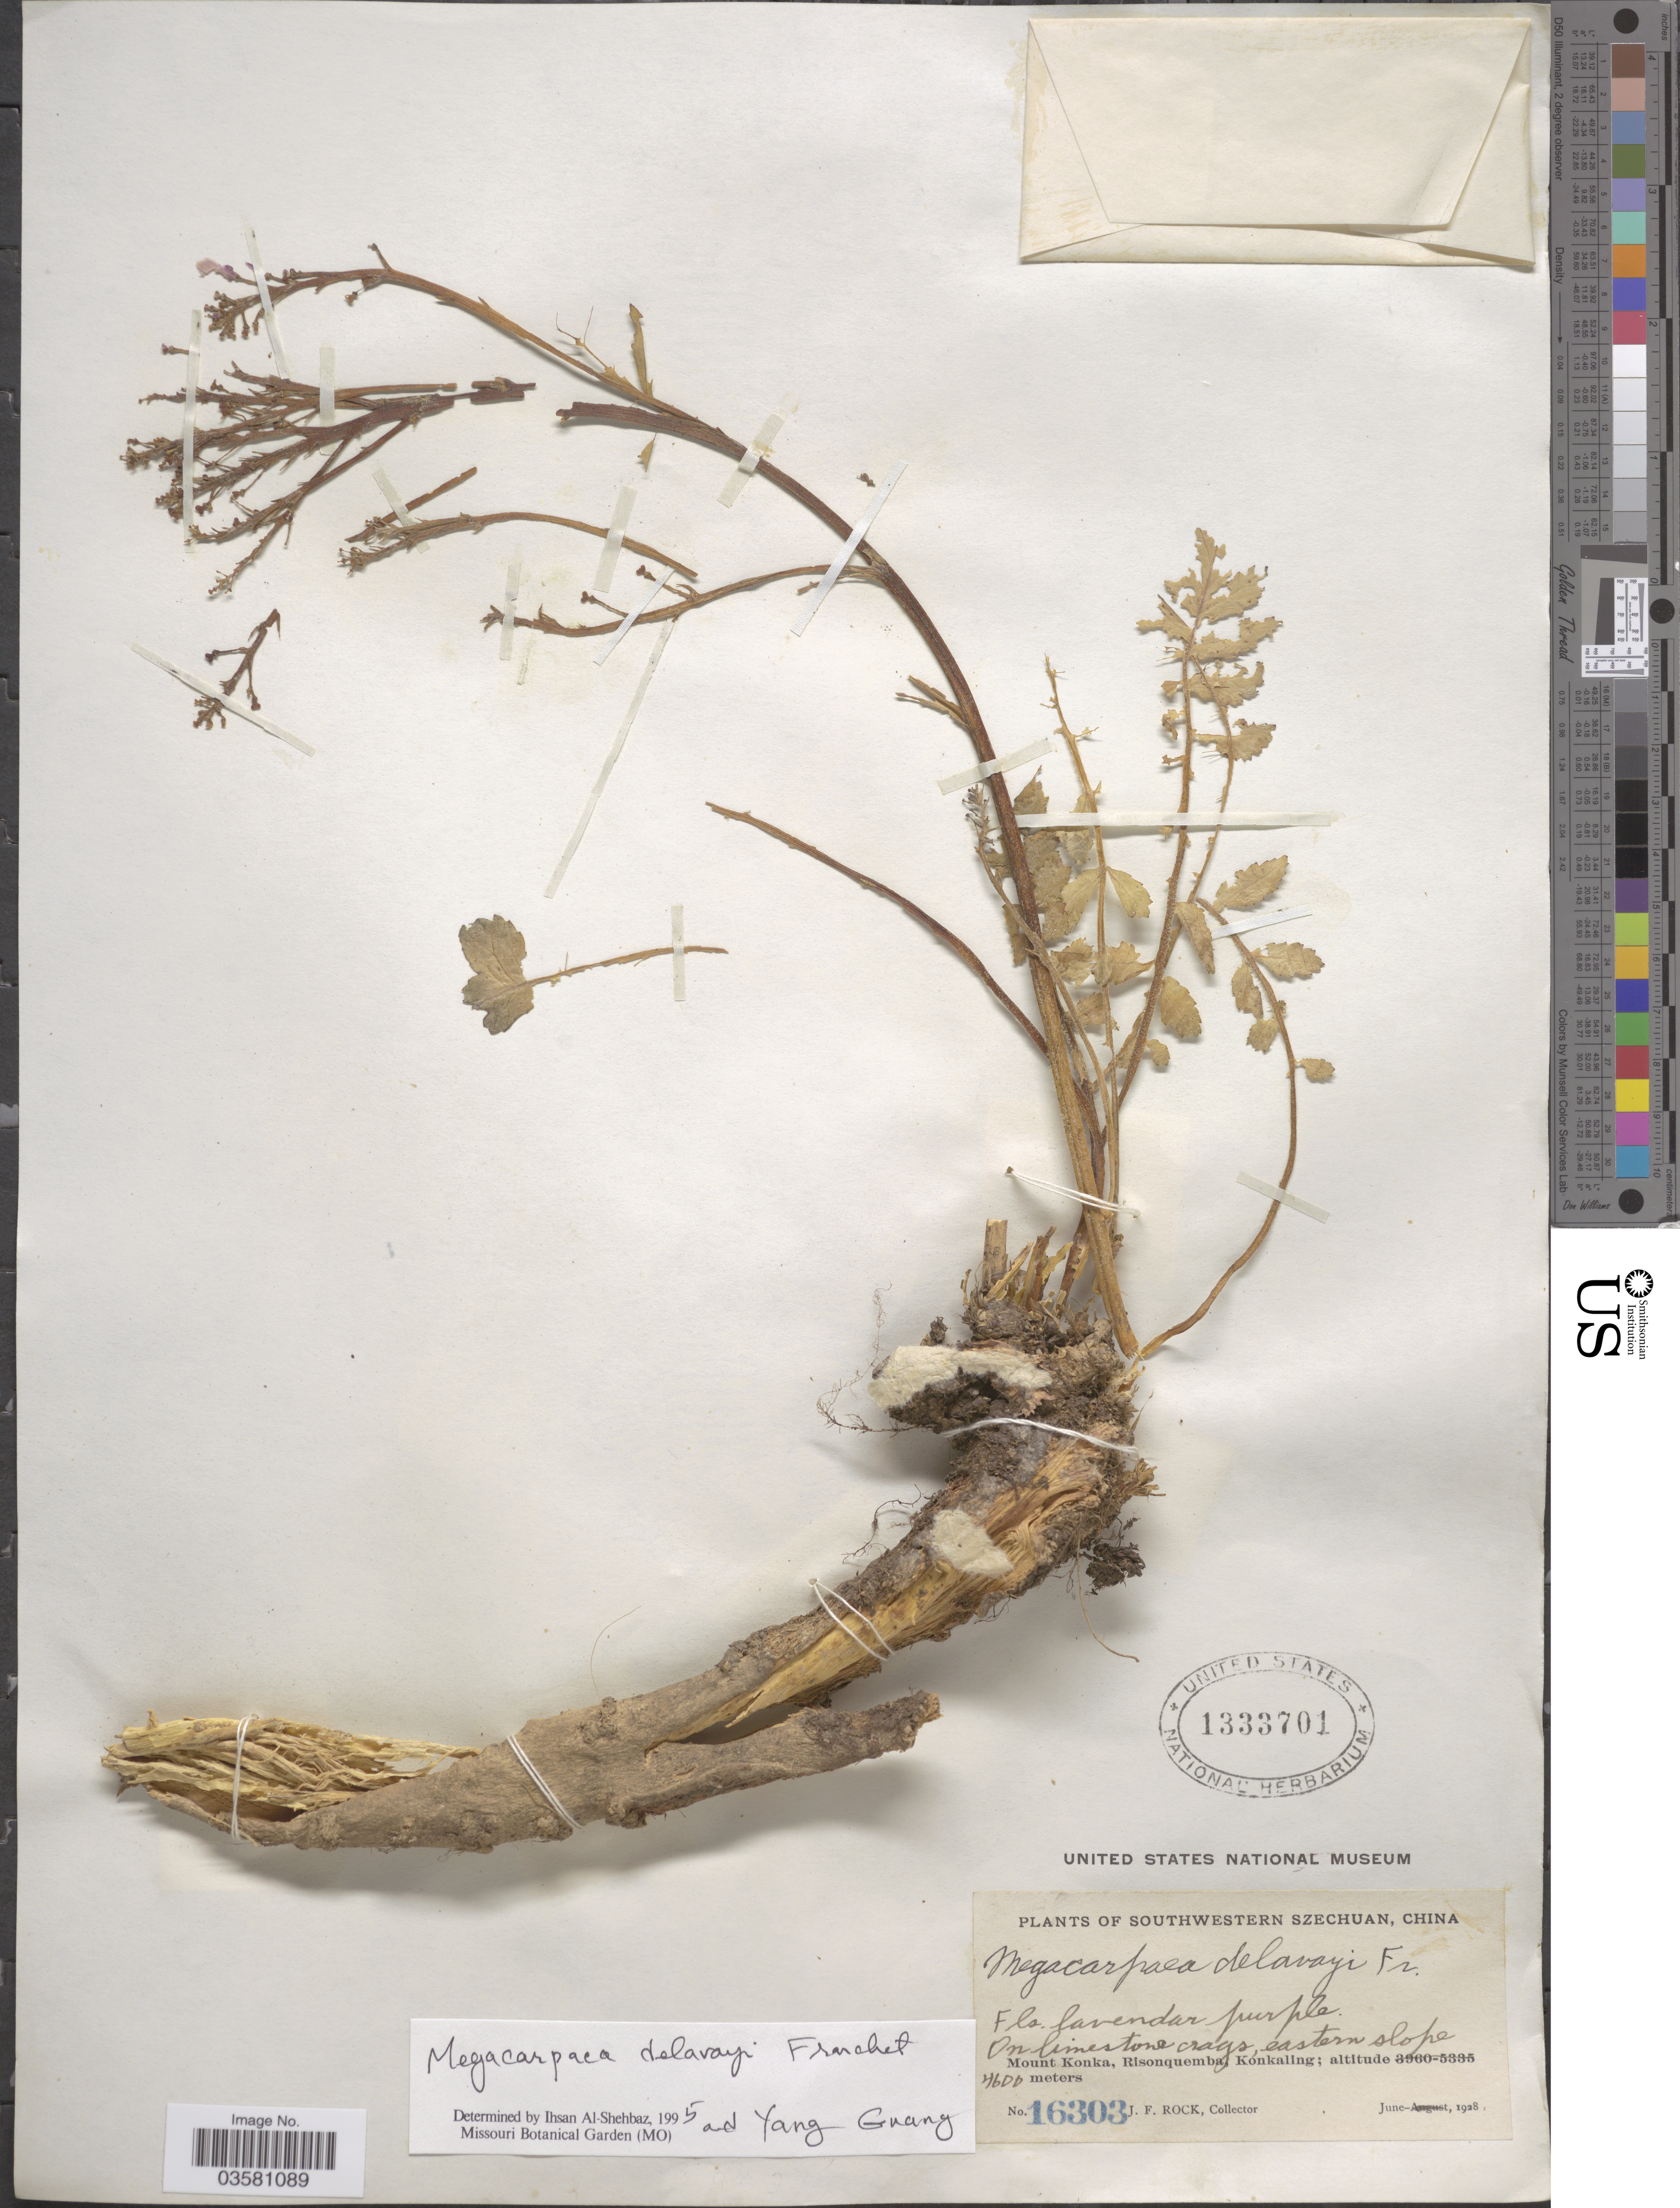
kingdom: Plantae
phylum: Tracheophyta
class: Magnoliopsida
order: Brassicales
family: Brassicaceae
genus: Megacarpaea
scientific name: Megacarpaea delavayi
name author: Franch.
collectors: J. Rock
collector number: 16303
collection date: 1928-06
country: China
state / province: Sichuan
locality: Southwestern Szechuan. Eastern slope. Mount Konka, Risonquemba, Konkaling.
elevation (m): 4600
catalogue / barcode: US 1333701